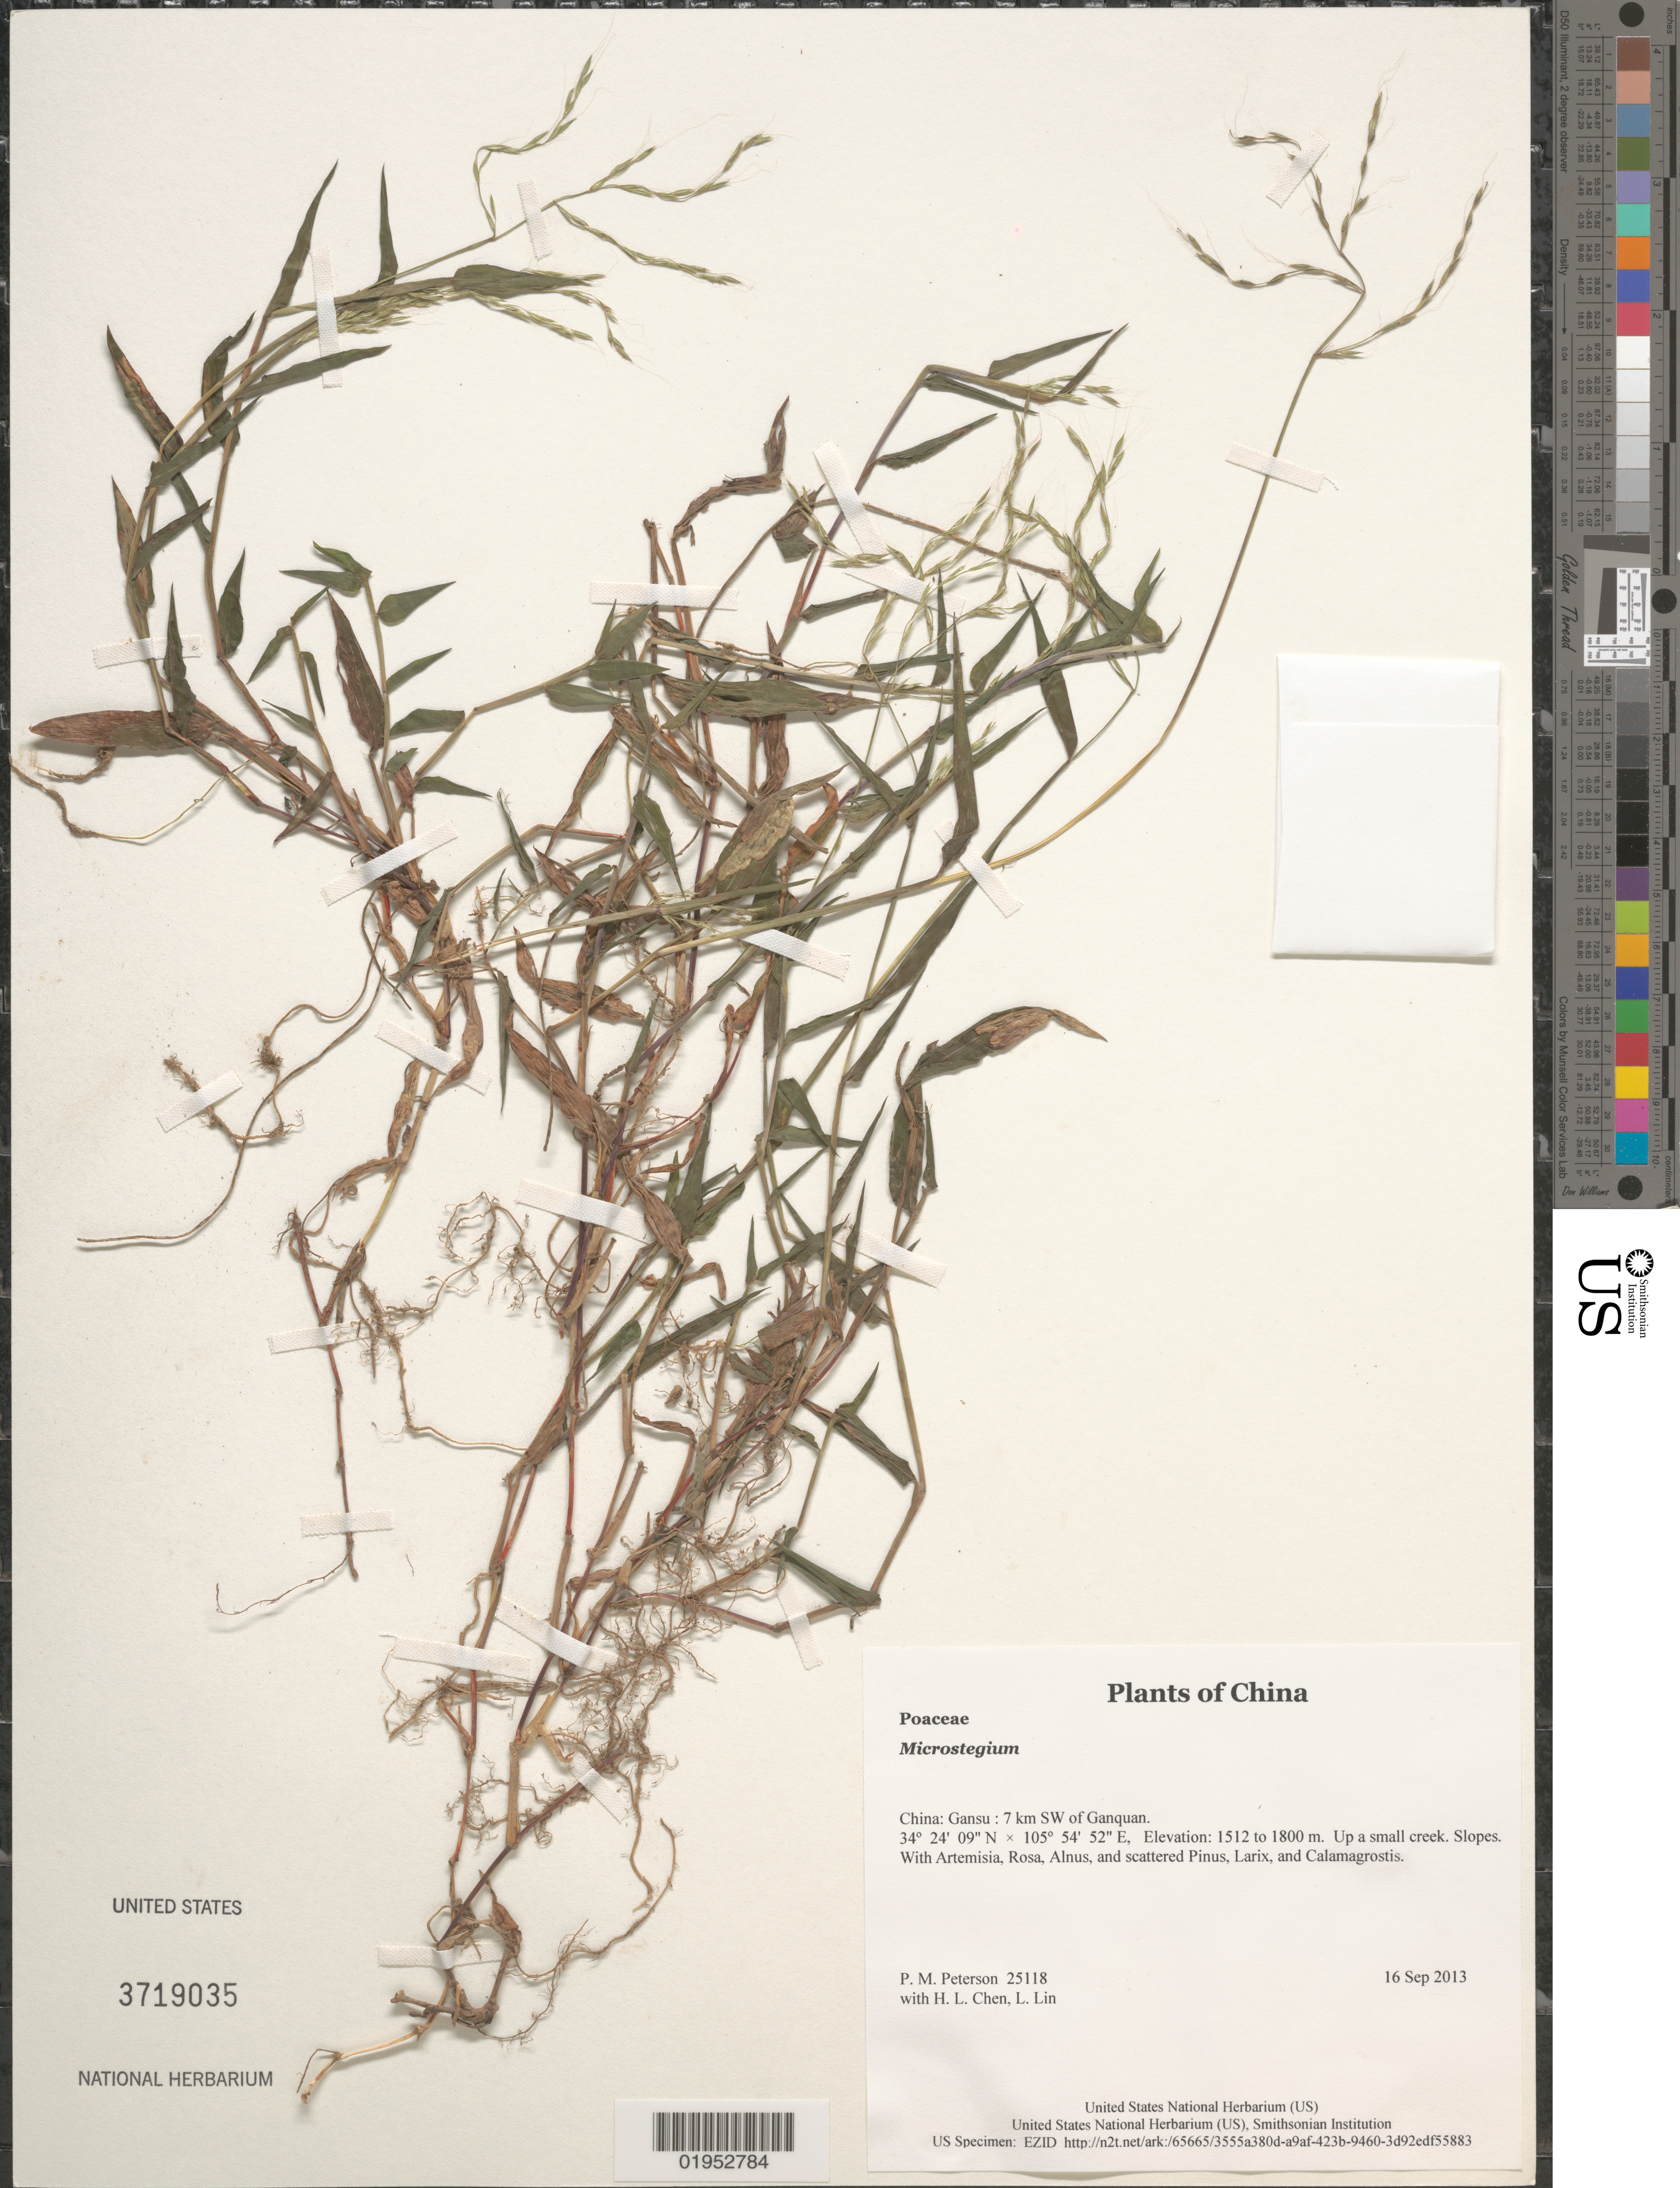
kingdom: Plantae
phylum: Tracheophyta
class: Liliopsida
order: Poales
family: Poaceae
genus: Microstegium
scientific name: Microstegium nudum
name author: (Trin.) A. Camus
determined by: Peterson, Paul M., (BOT), Smithsonian Institution - National Museum of Natural History (UNITED STATES)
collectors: P. M. Peterson, H. L. Chen & L. Lin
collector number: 25118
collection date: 2013-09-16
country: China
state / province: Gansu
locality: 7 km SW of Ganquan.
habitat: Up a small creek. Slopes.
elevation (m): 1512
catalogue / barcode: US 3719035